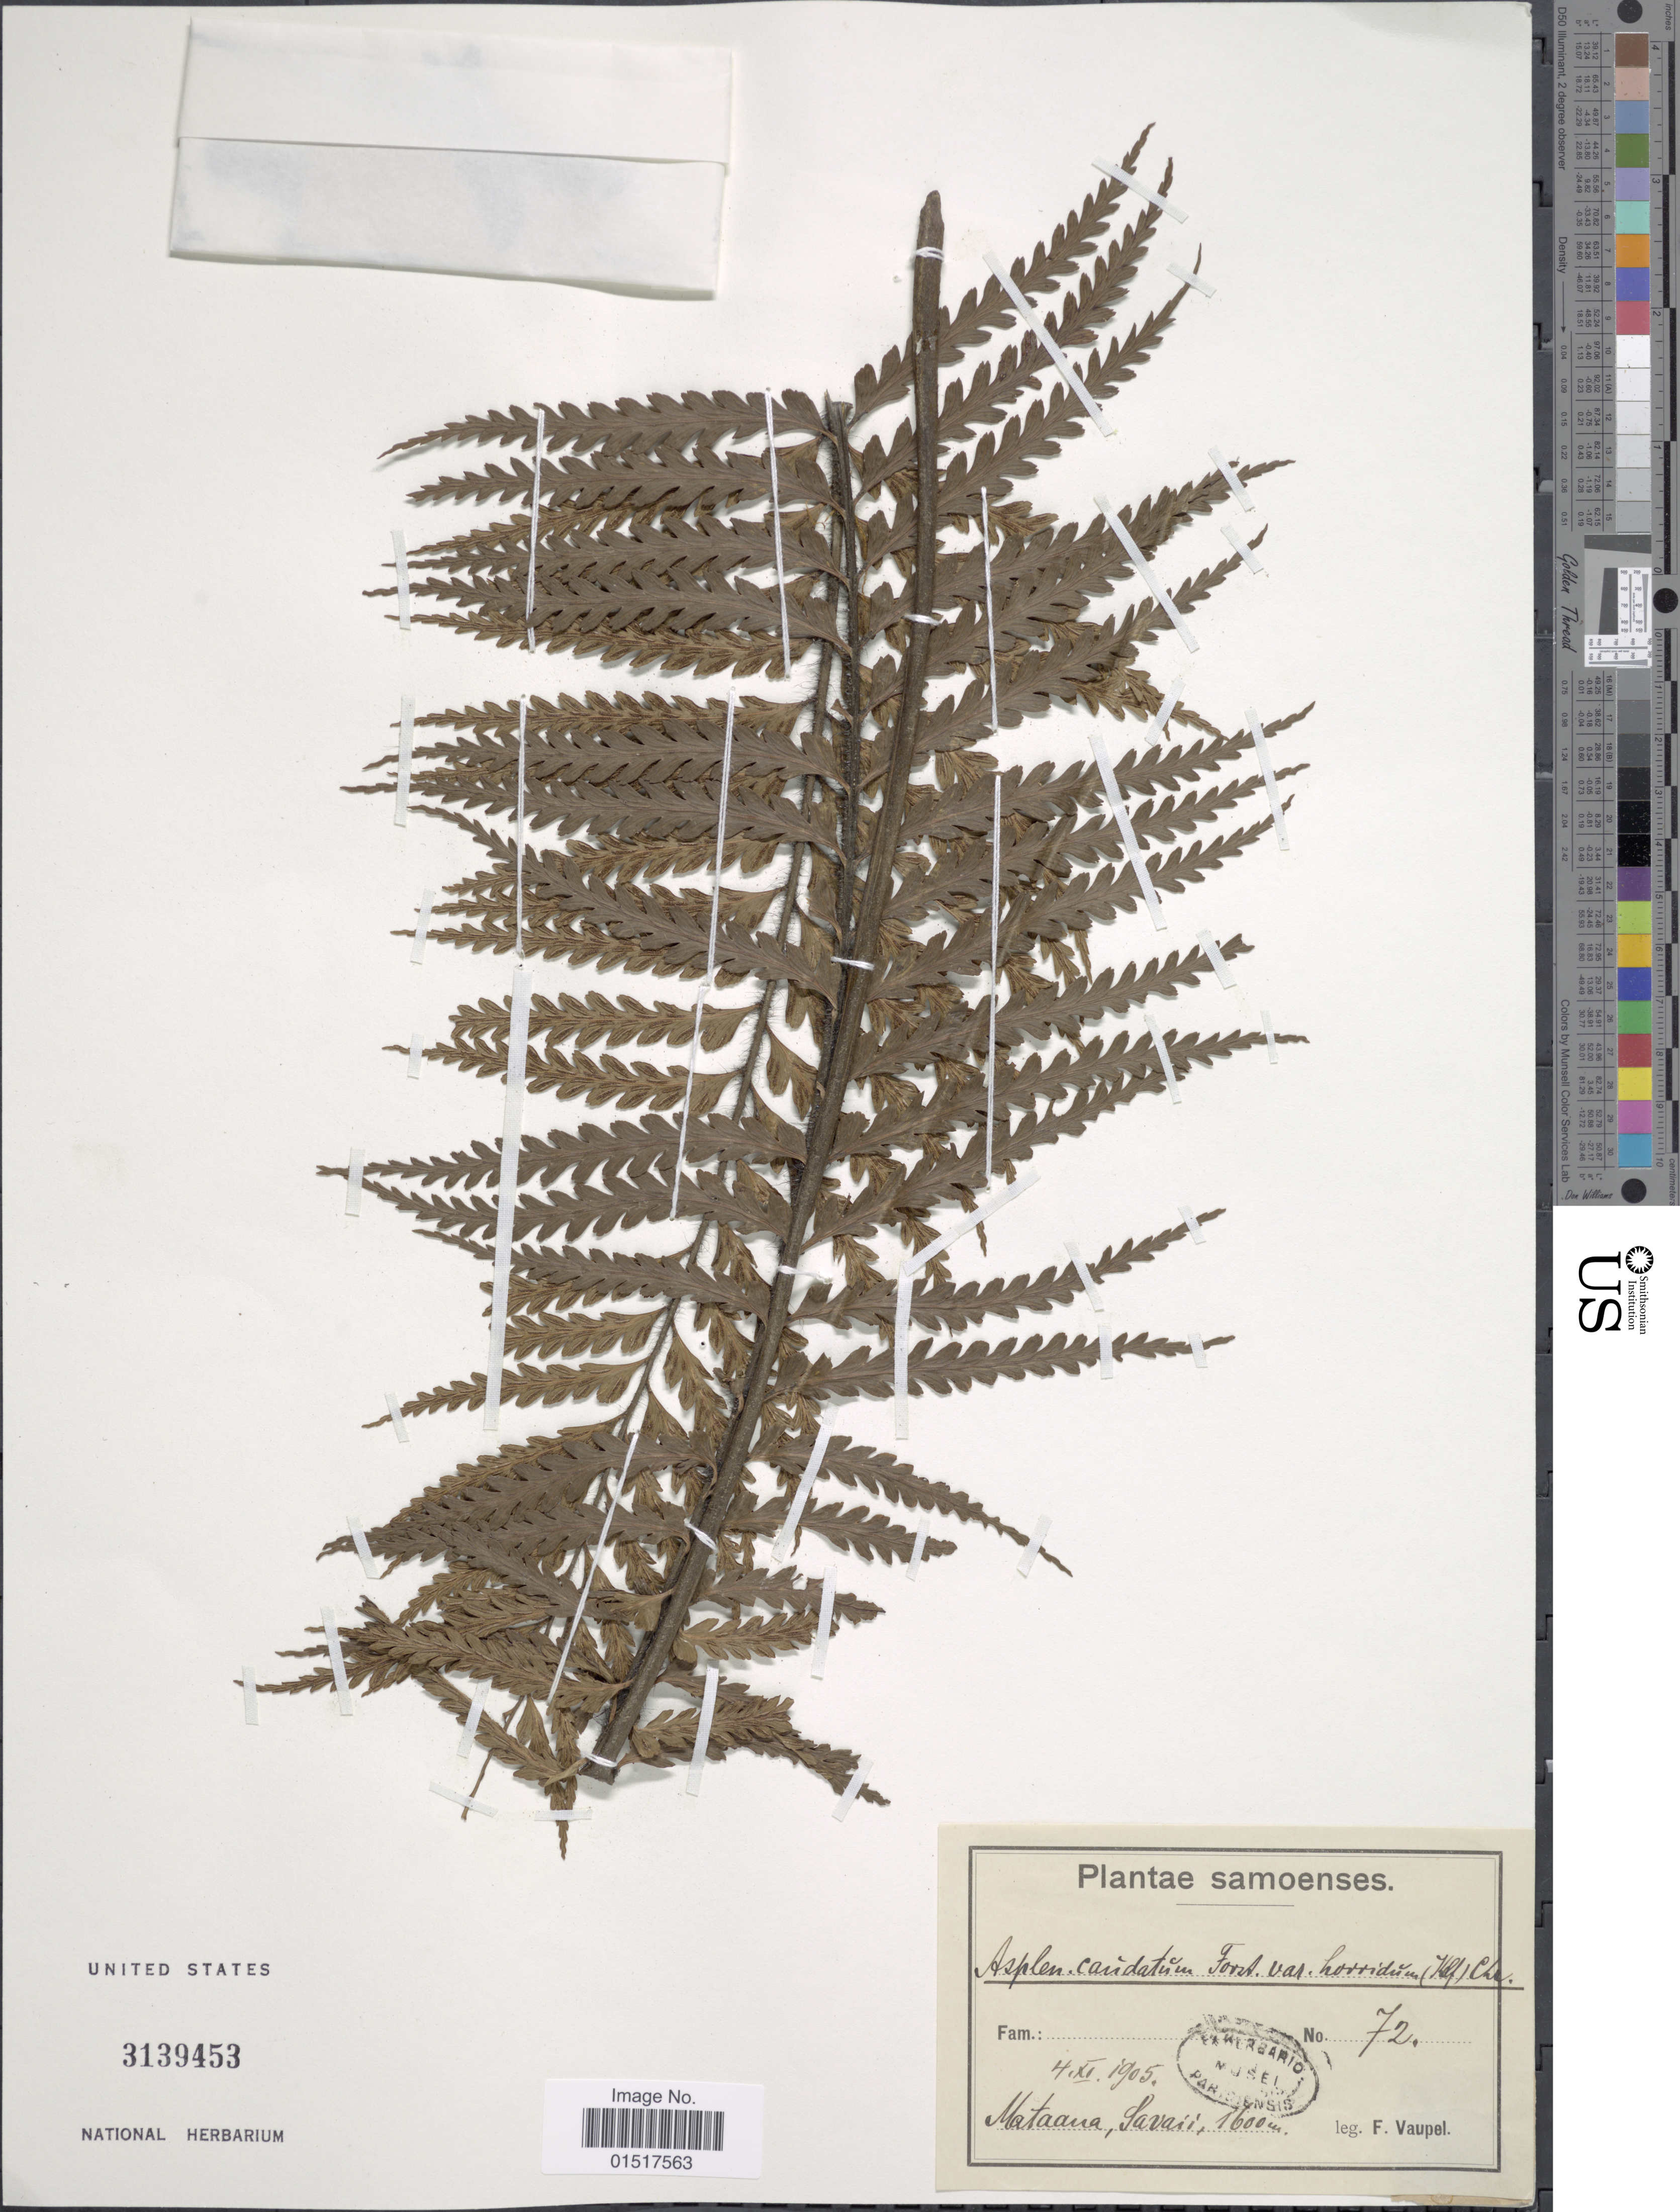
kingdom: Plantae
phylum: Tracheophyta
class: Polypodiopsida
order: Polypodiales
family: Aspleniaceae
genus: Asplenium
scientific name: Asplenium horridum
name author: Kaulf.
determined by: Salgado, A. E.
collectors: F. Vaupel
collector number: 72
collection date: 1905-11-04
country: Samoa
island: Savai'i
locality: Samoenses. Maraana, Savaii.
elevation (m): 1600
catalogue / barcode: US 3139453